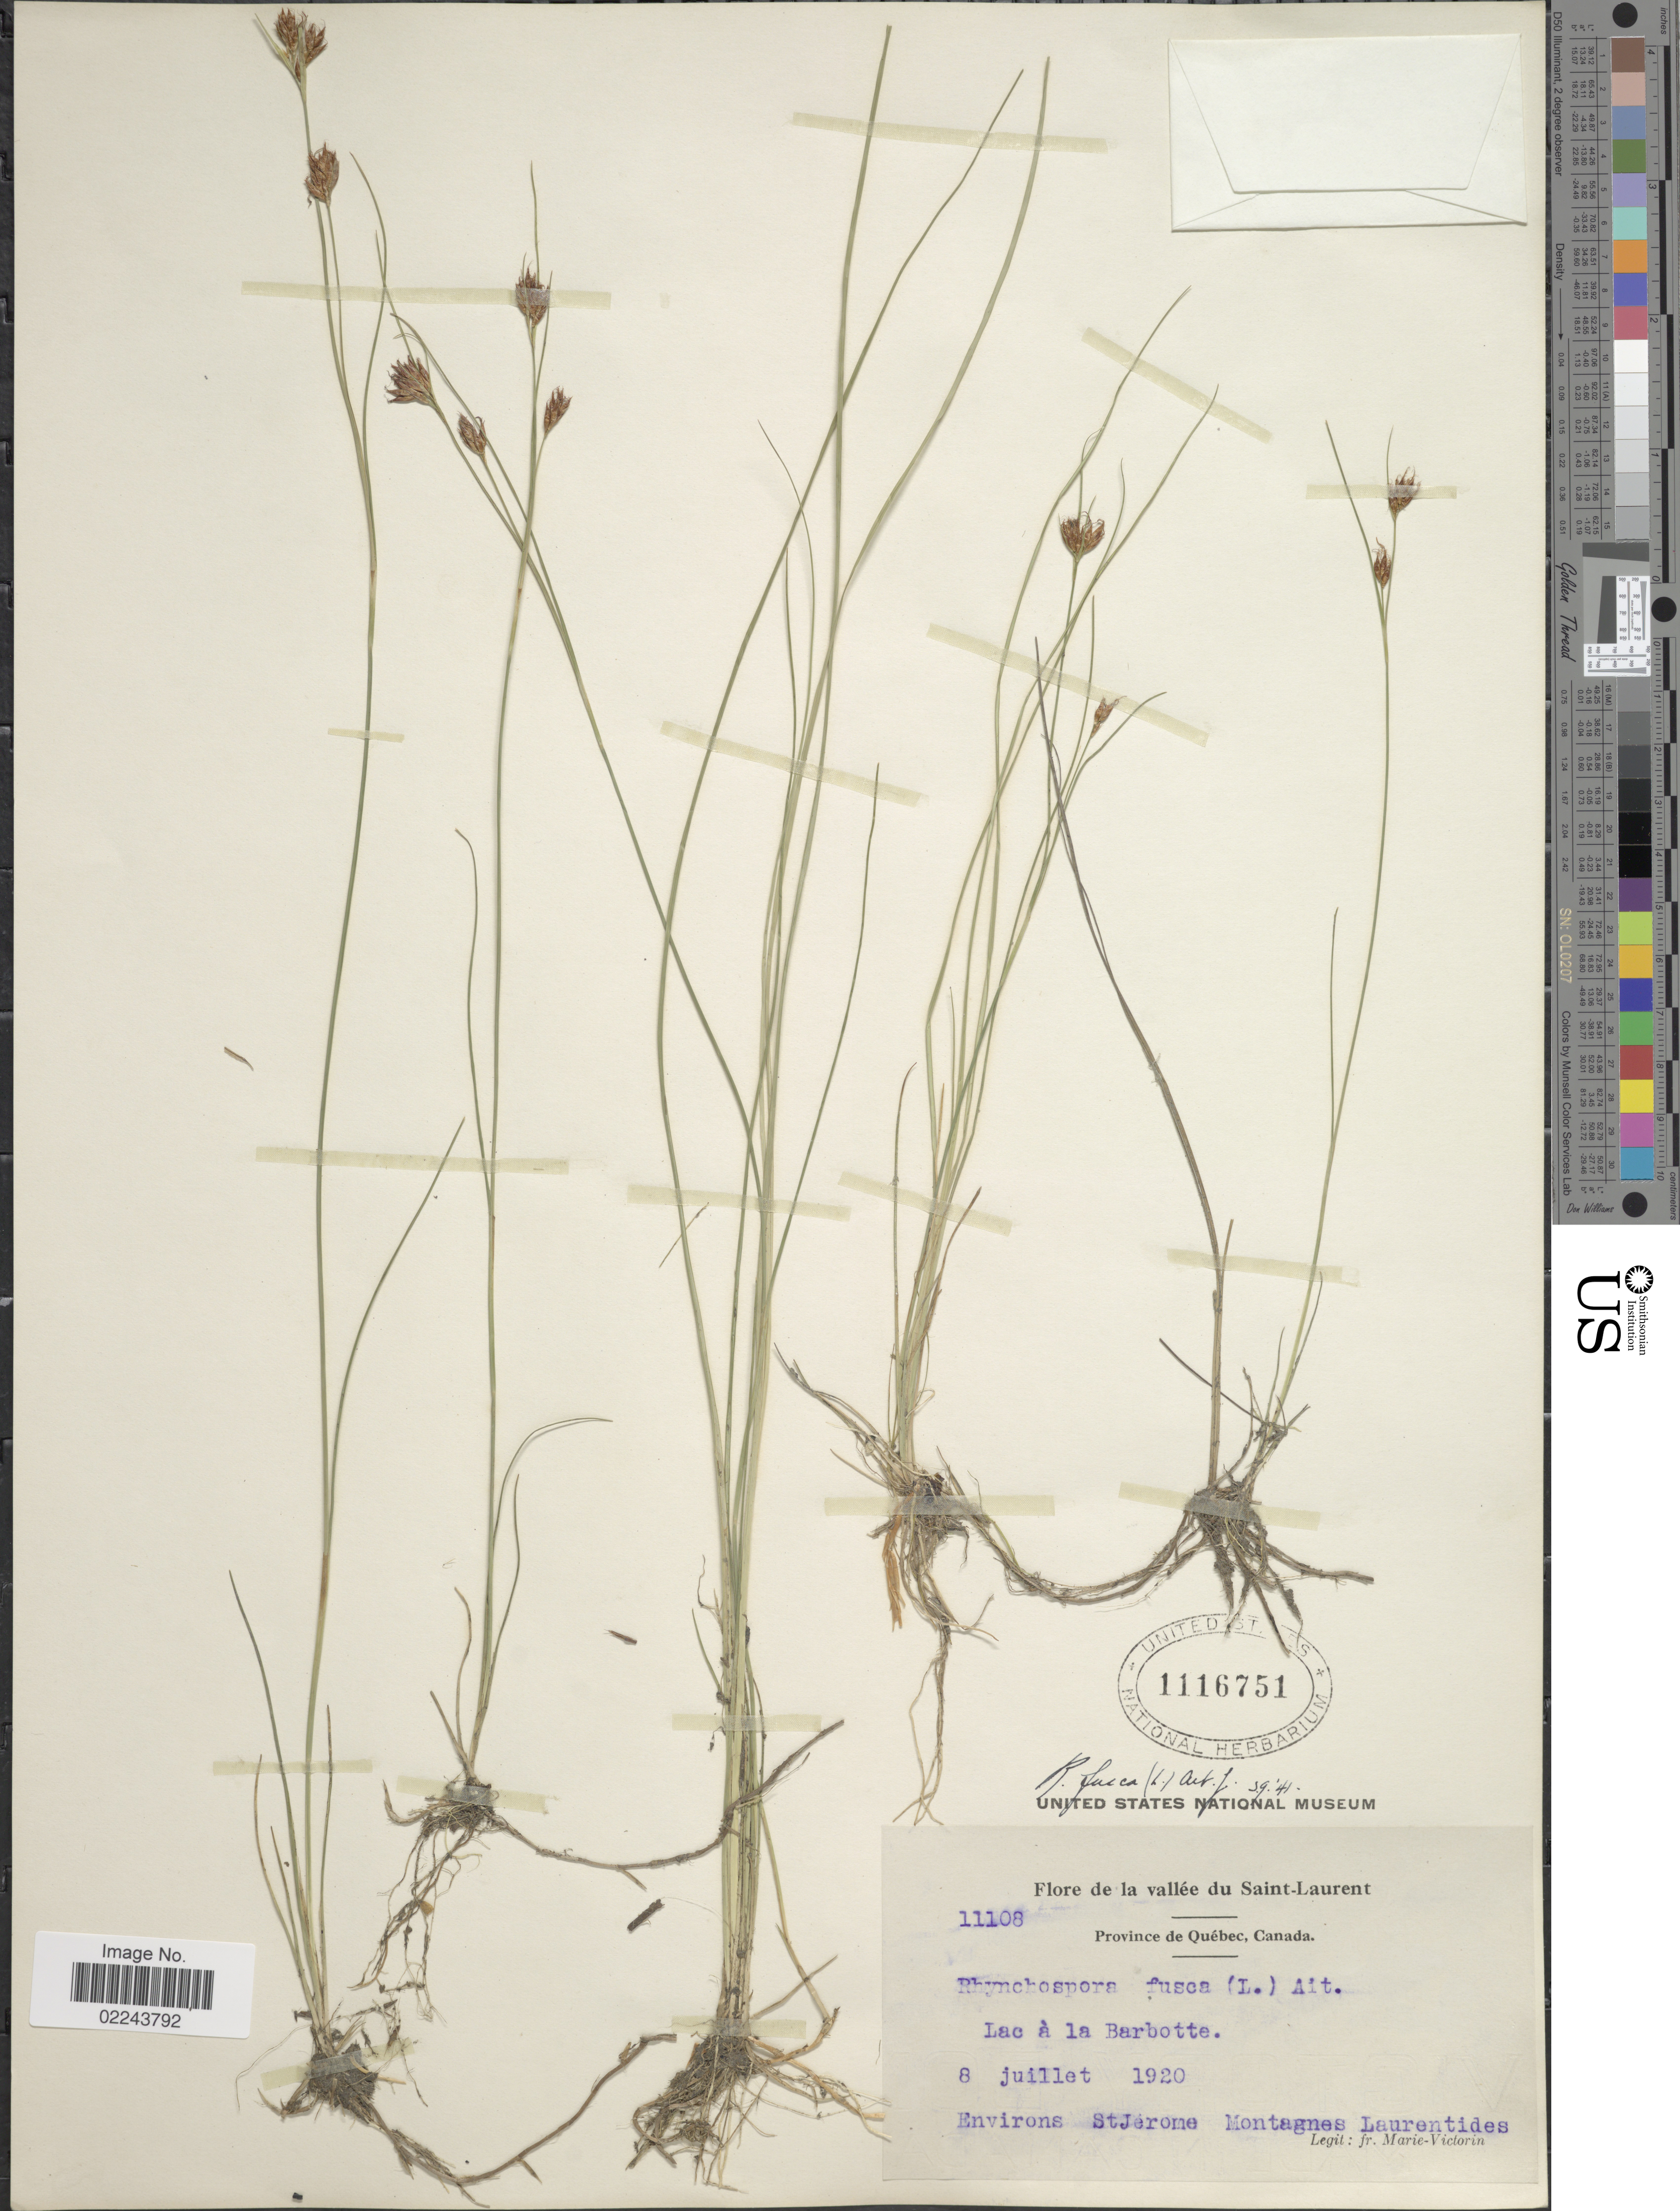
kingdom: Plantae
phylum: Tracheophyta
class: Liliopsida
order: Poales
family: Cyperaceae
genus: Rhynchospora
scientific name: Rhynchospora fusca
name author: (L.) W.T. Aiton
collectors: F. Marie-Victorin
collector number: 11108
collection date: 1920-07-08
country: Canada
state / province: Quebec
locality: Vallee du Saint-Laurent, Lac a la Barbotte, environs St Jerome, Montagnes Laurentides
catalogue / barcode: US 1116751